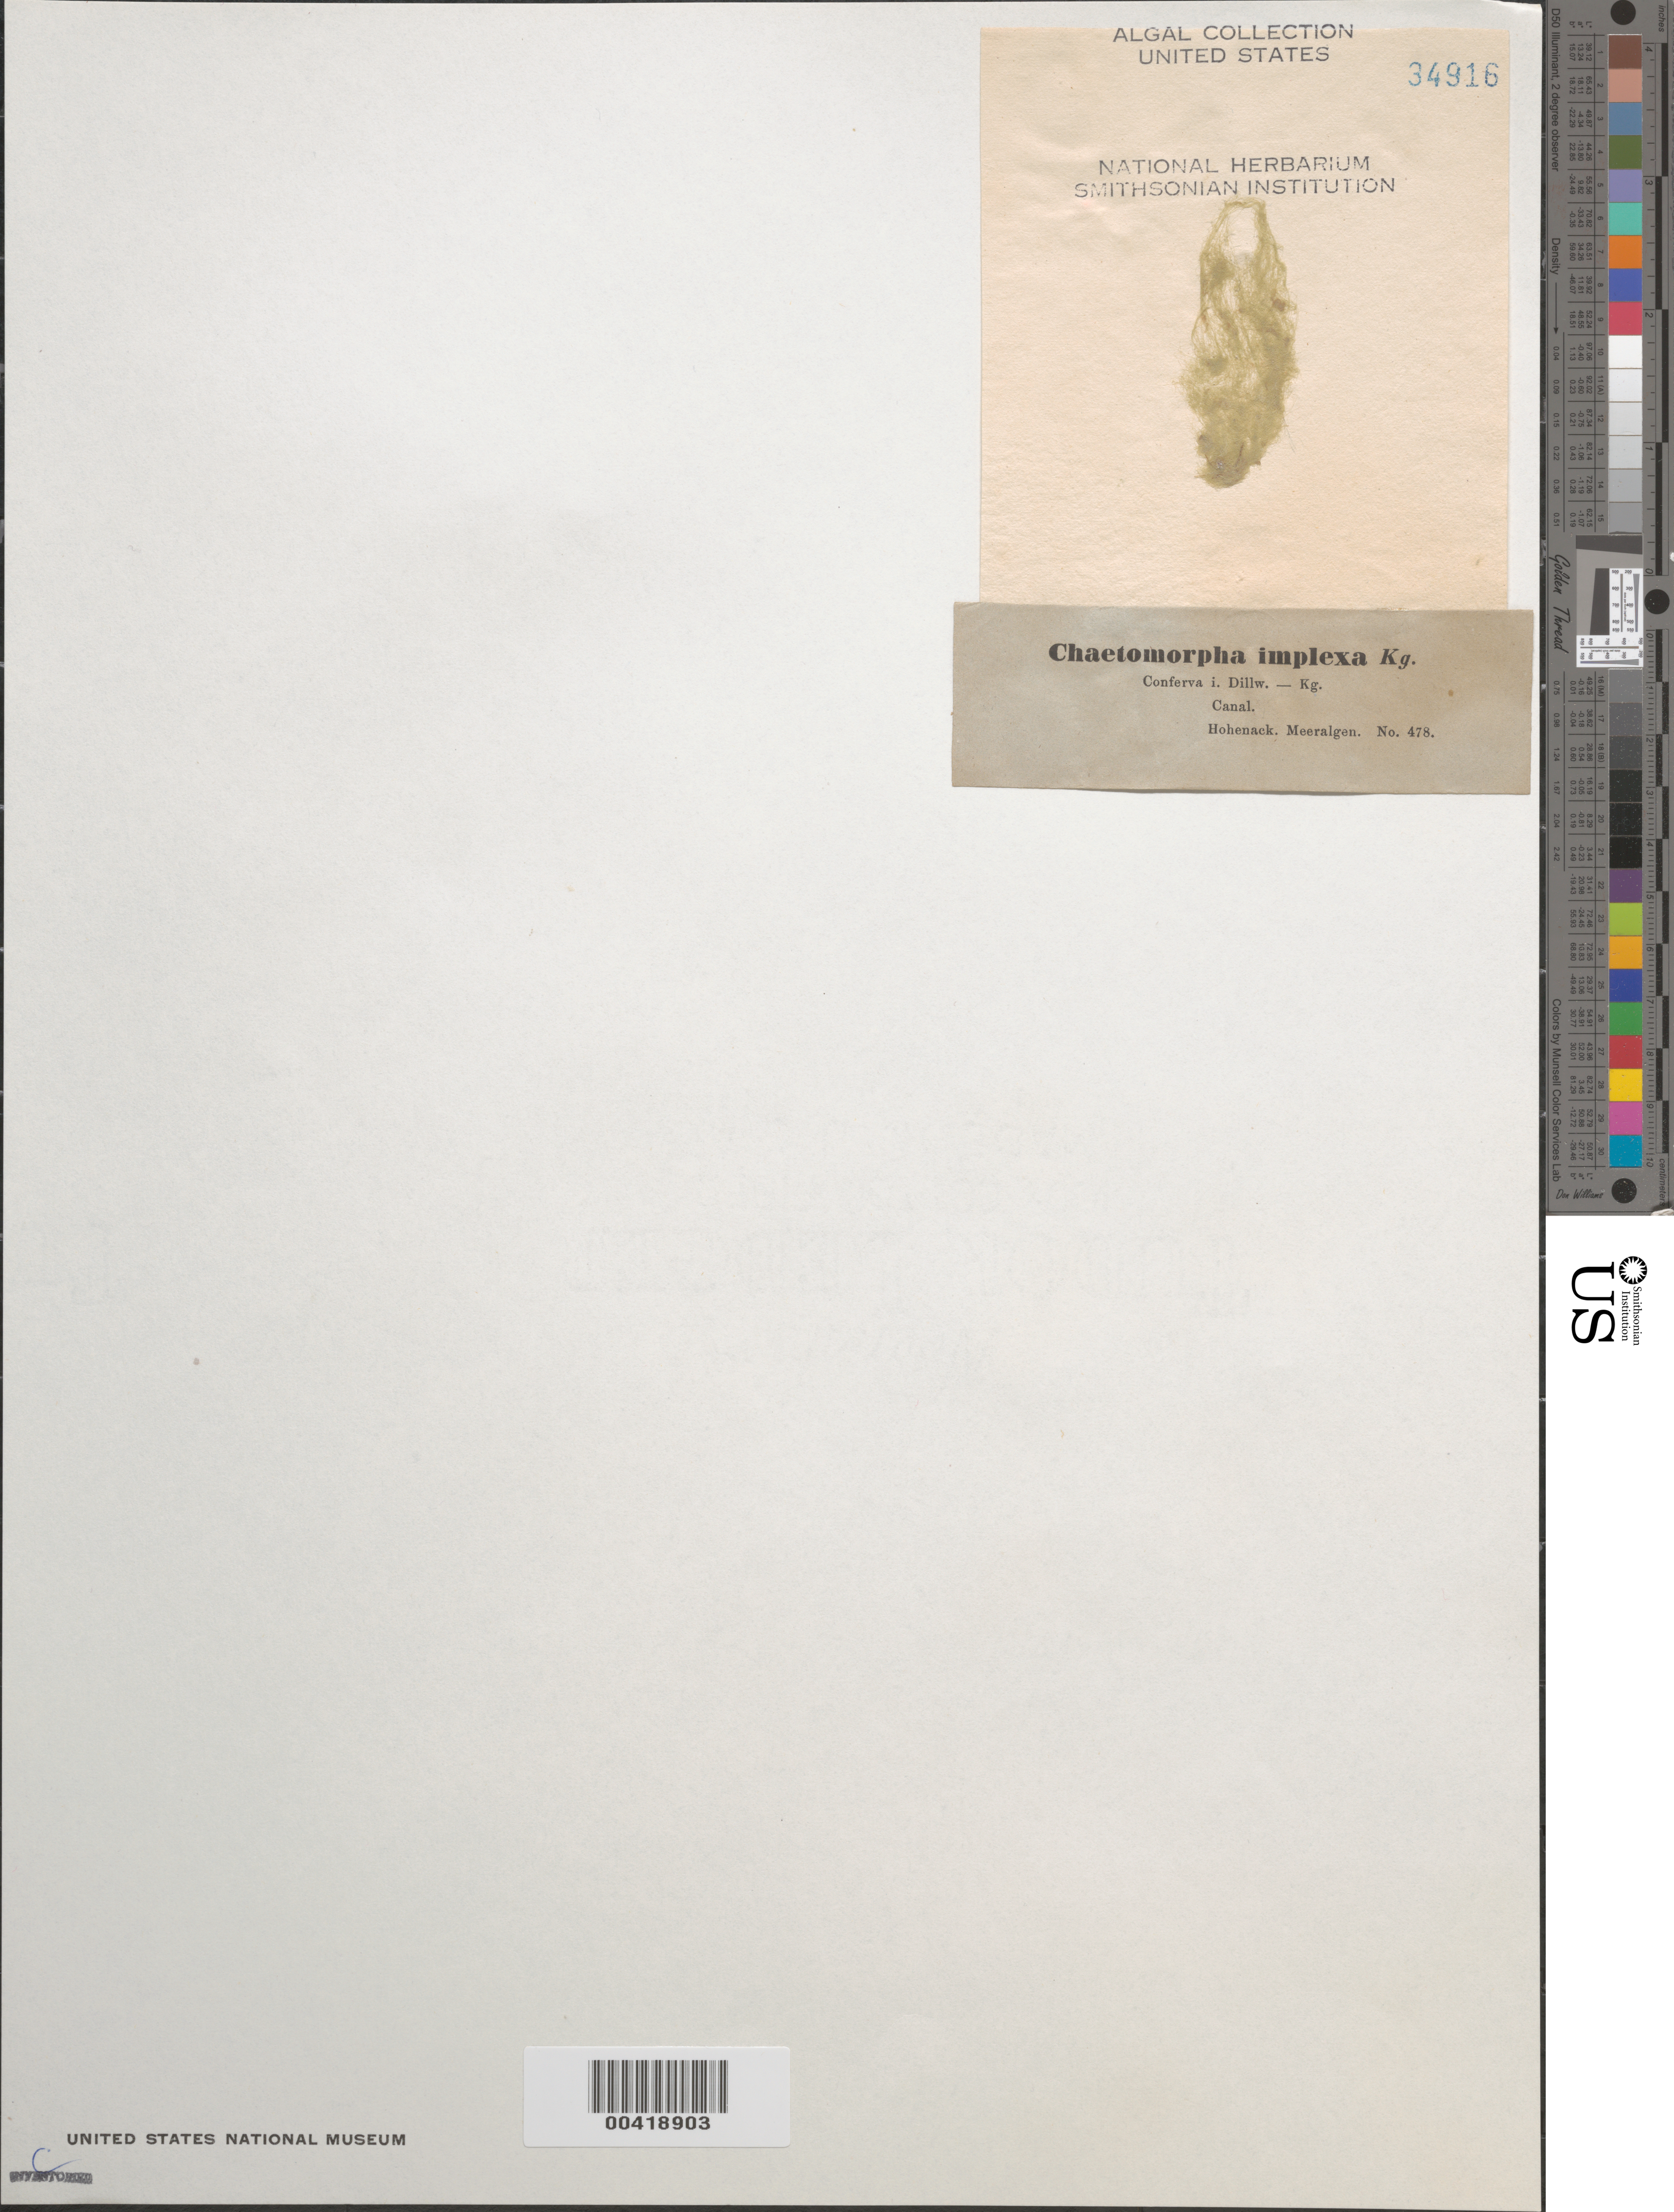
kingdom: Plantae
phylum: Chlorophyta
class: Ulvophyceae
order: Cladophorales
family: Cladophoraceae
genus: Chaetomorpha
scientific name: Chaetomorpha implicata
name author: Kütz.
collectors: R. F. Hohenacker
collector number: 478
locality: Canal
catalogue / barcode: US 34916